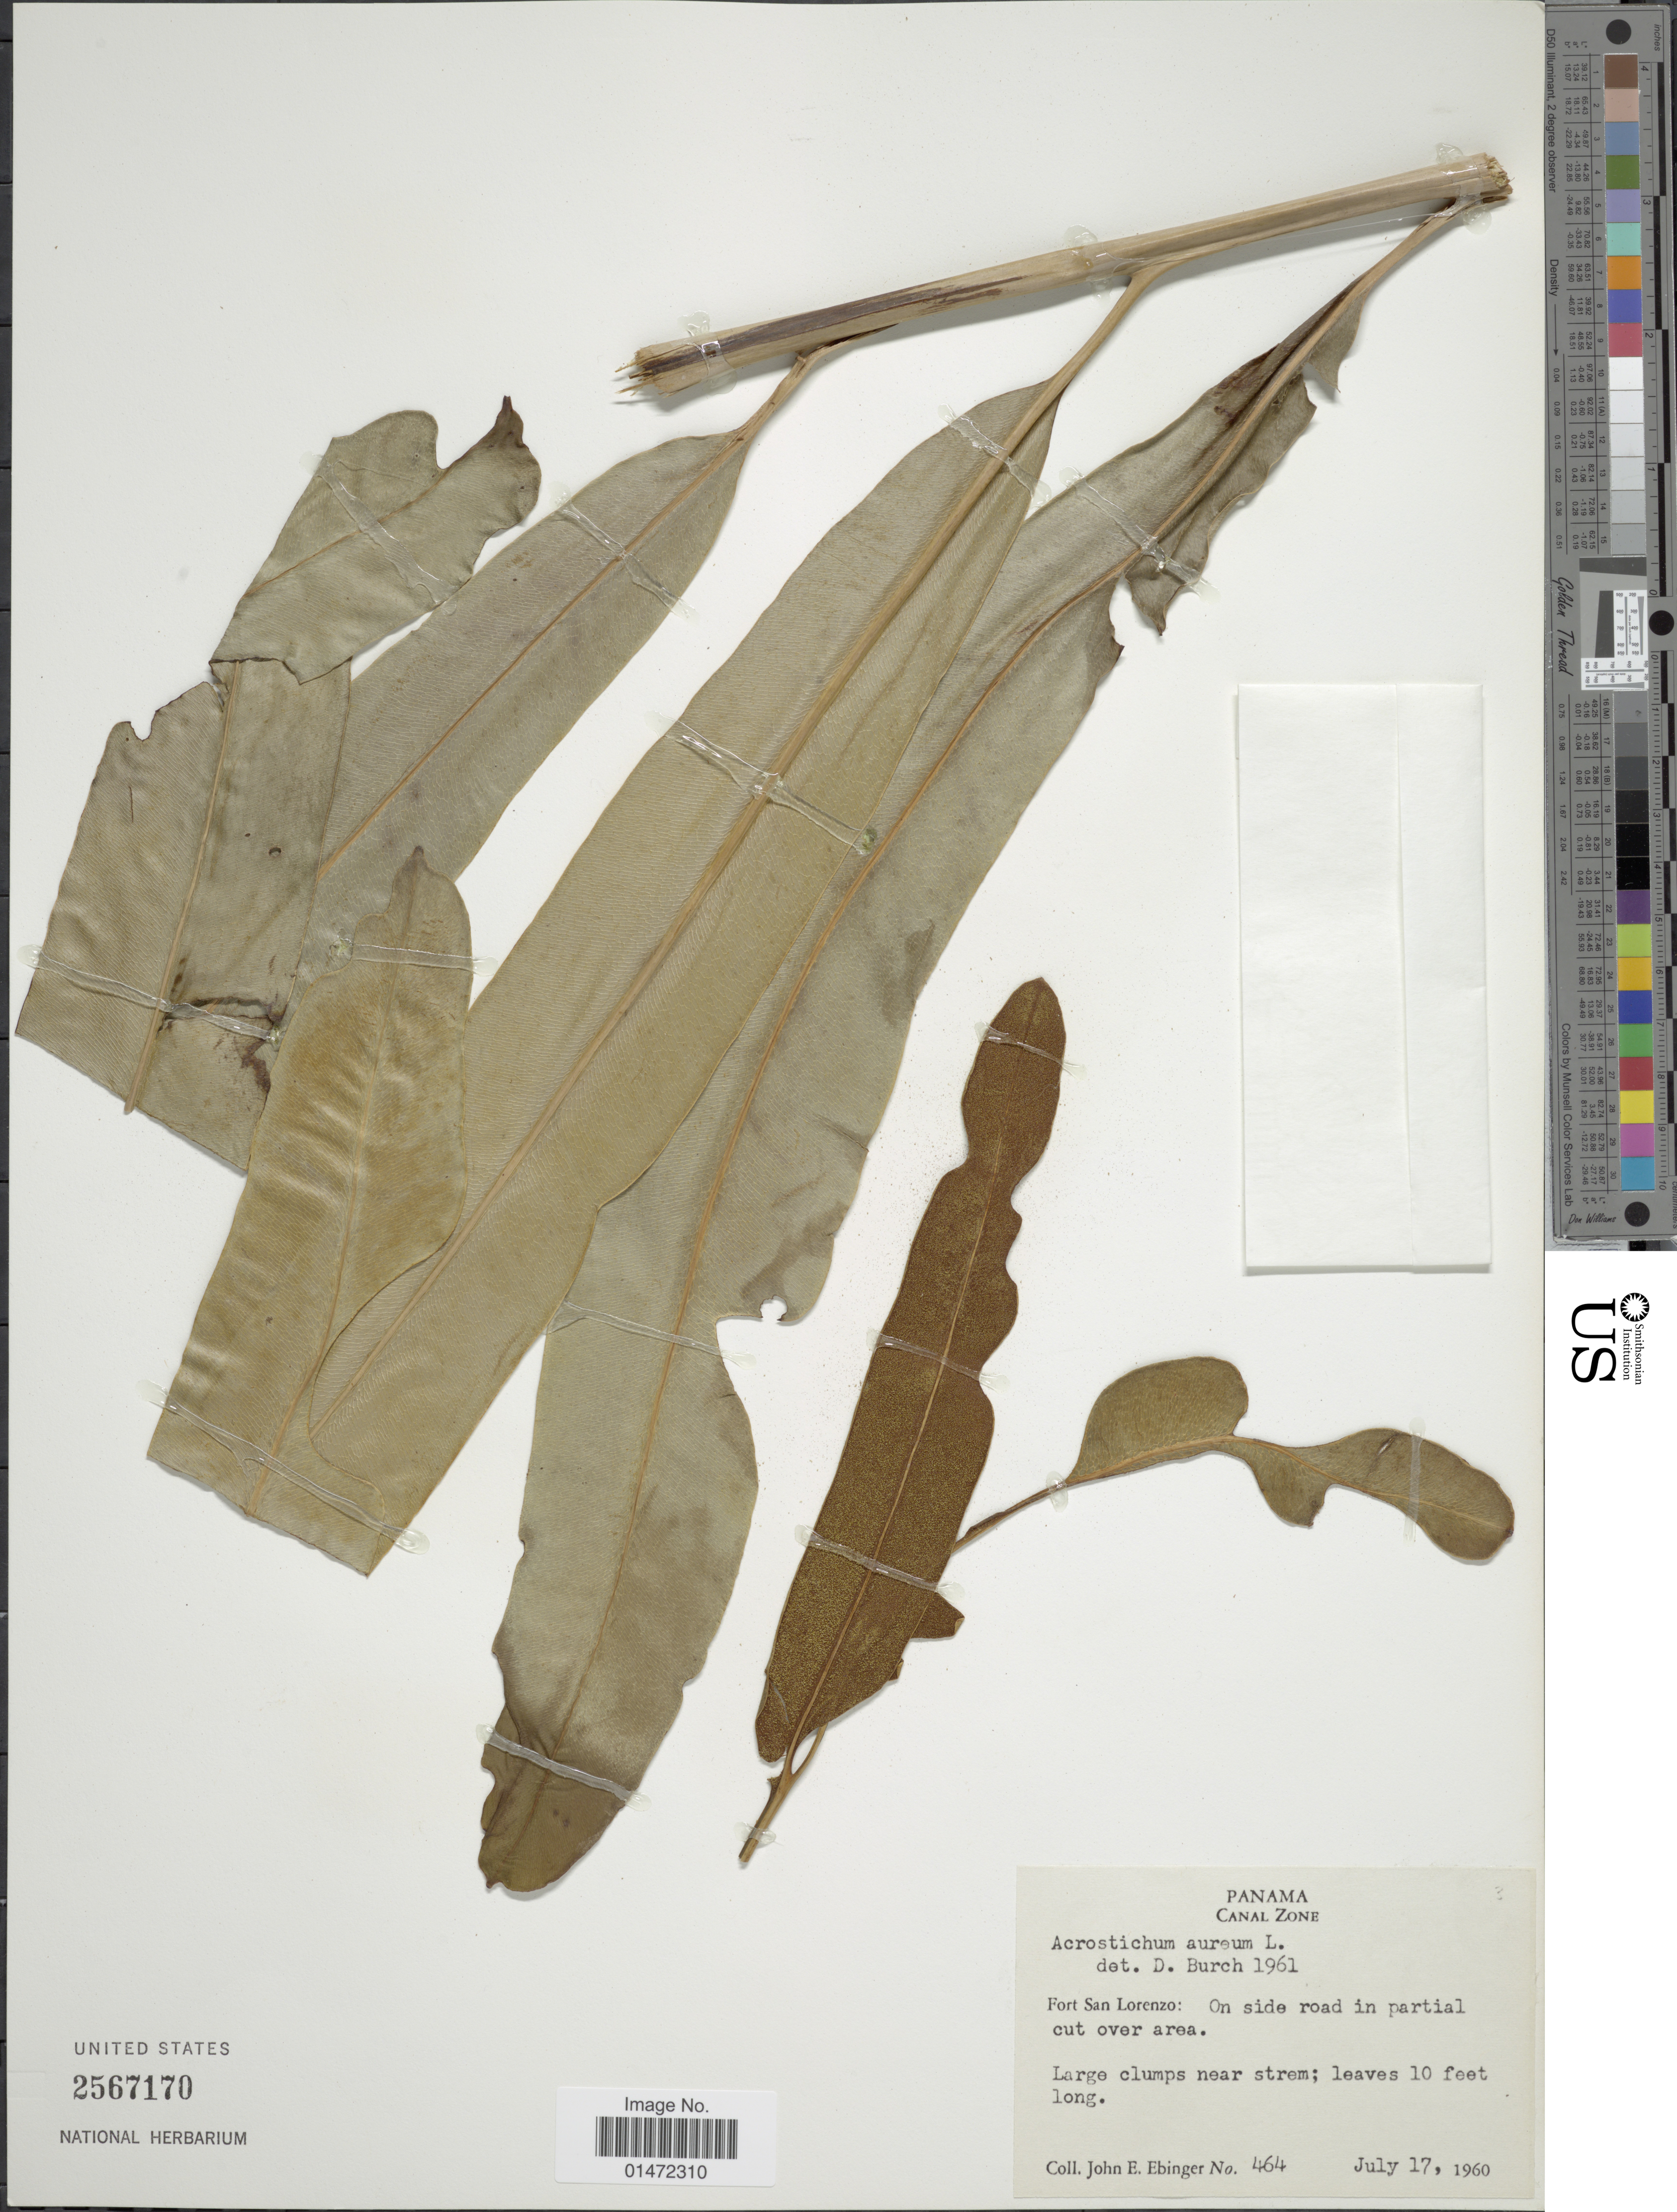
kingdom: Plantae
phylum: Tracheophyta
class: Polypodiopsida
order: Polypodiales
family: Pteridaceae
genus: Acrostichum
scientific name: Acrostichum aureum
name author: L.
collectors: J. Ebinger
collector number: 464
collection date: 1960-07-17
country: Panama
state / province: Colón / Panamá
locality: Canal Zone. Fort San Lorenzo: On side road in partial cut over area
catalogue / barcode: US 2567170